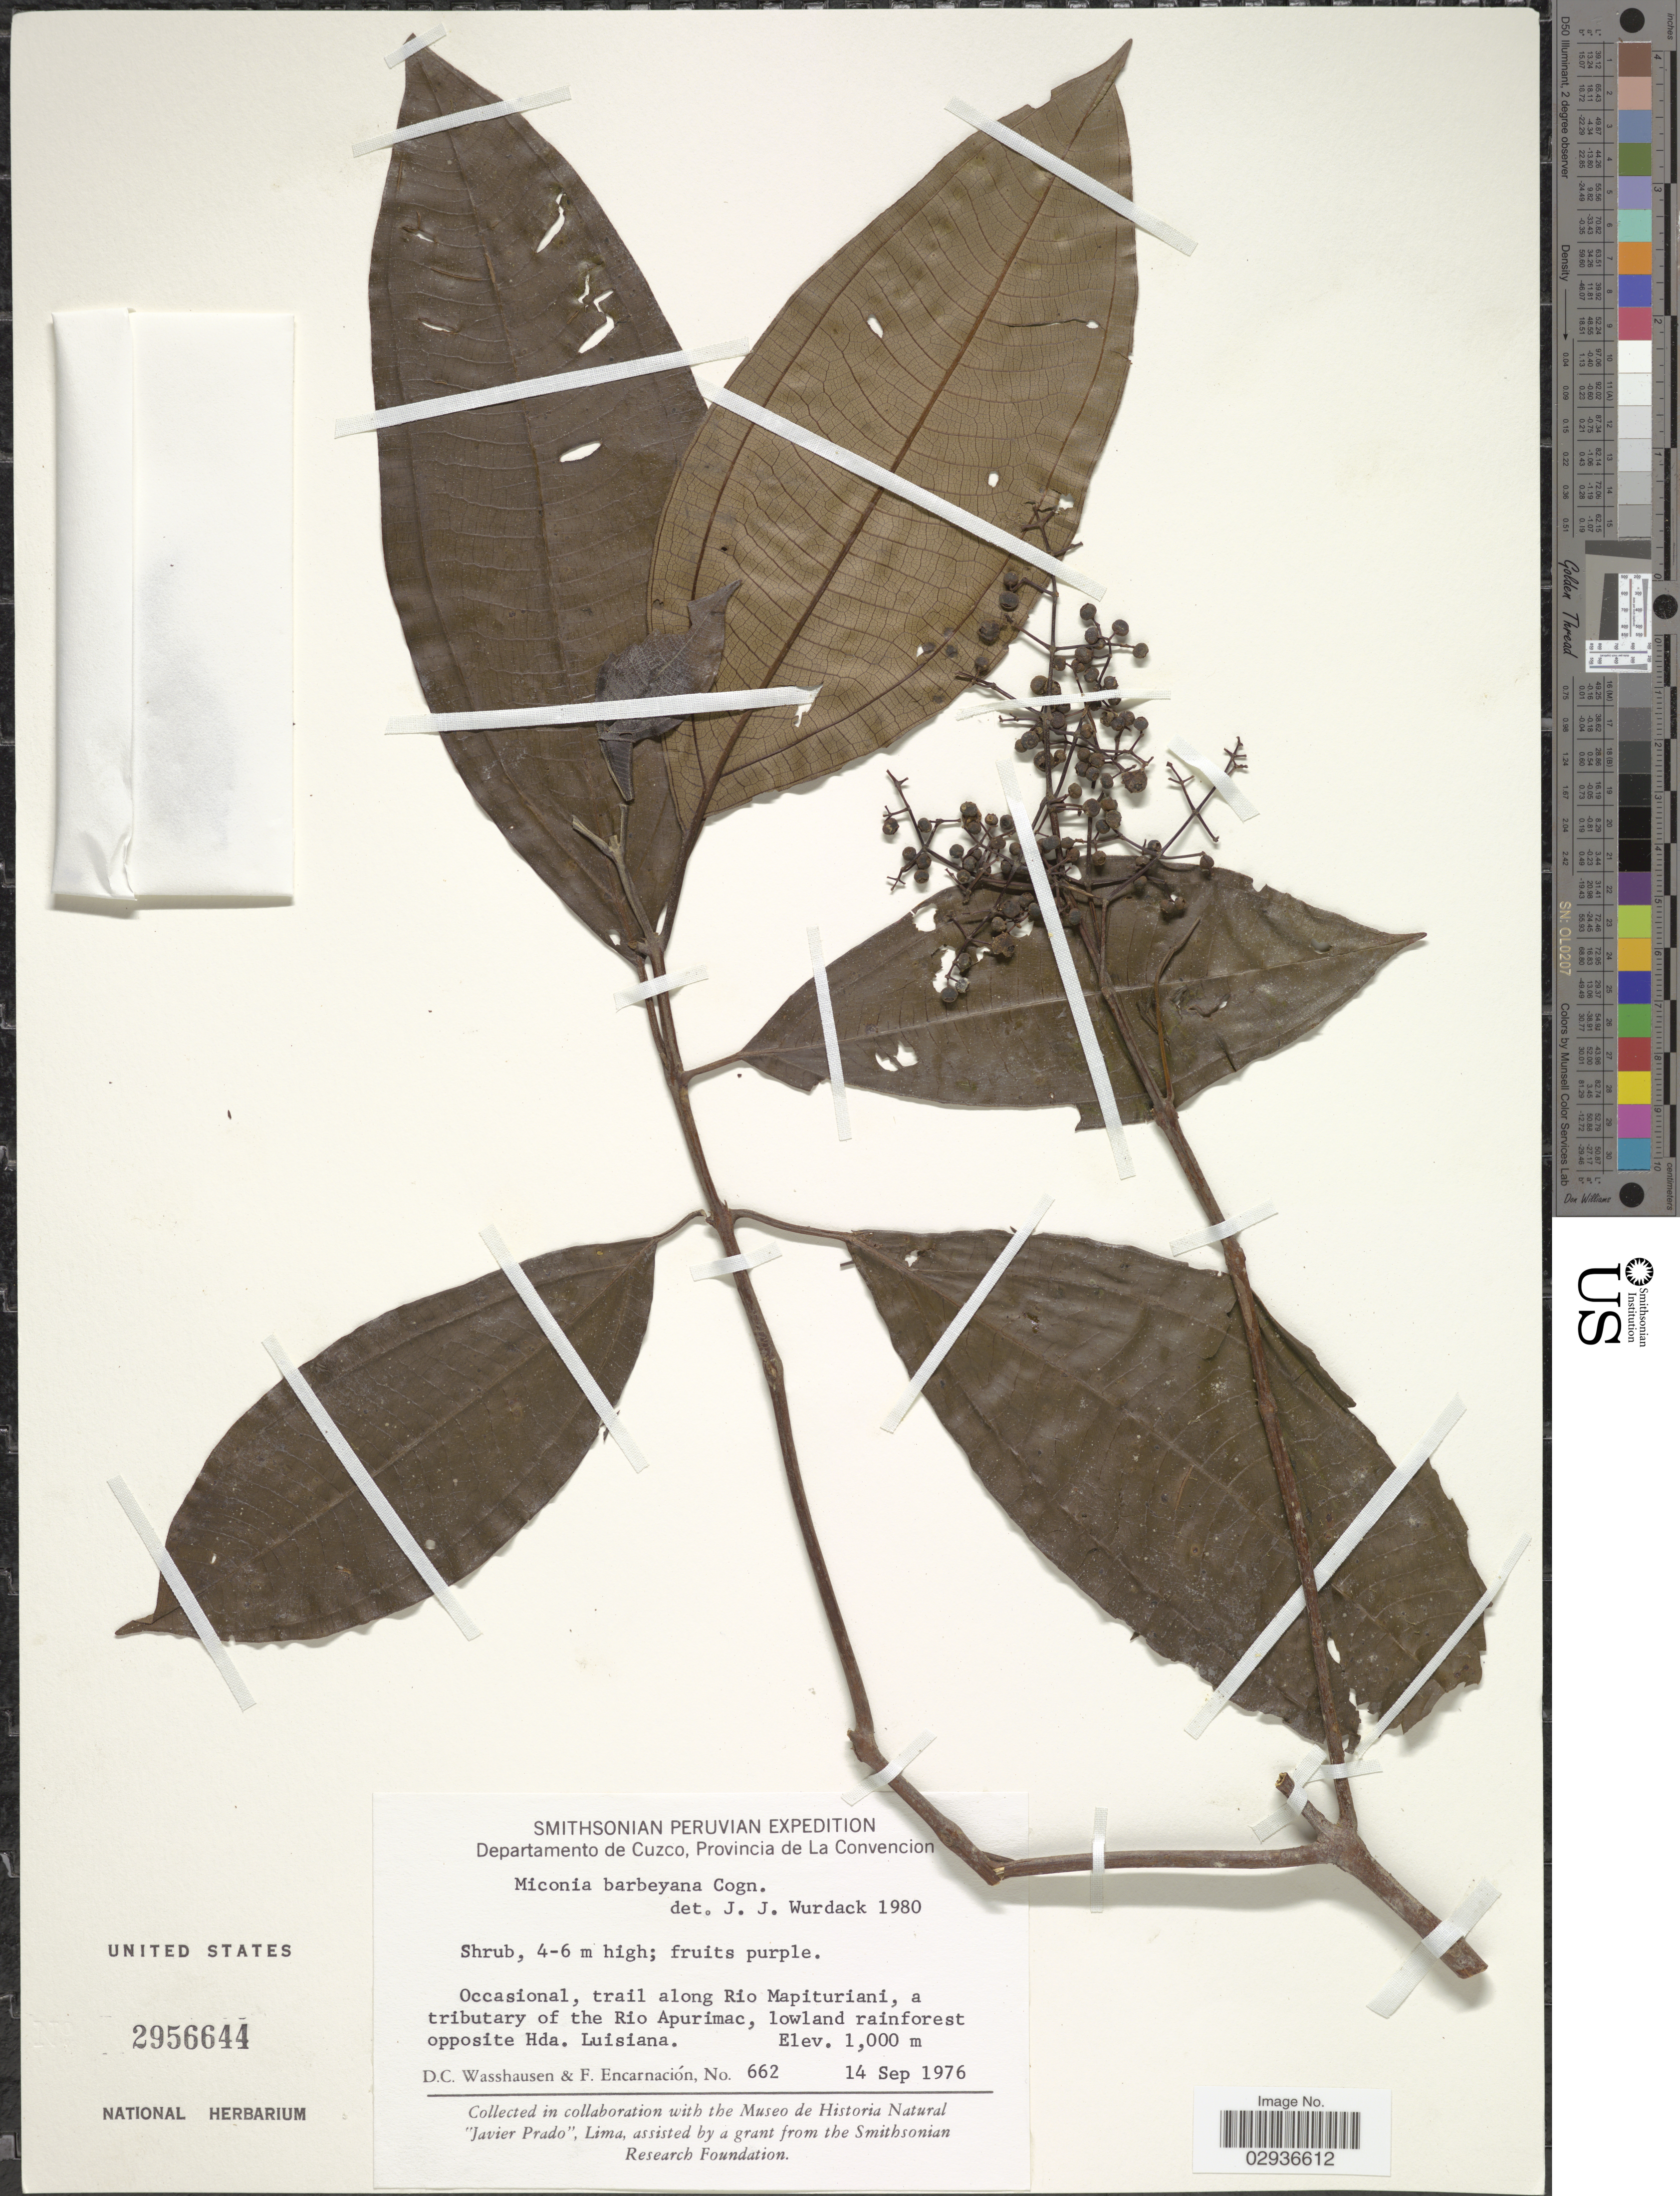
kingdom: Plantae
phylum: Tracheophyta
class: Magnoliopsida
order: Myrtales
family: Melastomataceae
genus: Miconia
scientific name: Miconia barbeyana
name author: Cogn.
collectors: D. C. Wasshausen & F. Encarnación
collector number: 662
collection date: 1976-09-14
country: Peru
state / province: Cusco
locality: Departamento de Cuzco, Provincia de La Convencion, Occasional, trail along Rio Mapituriani, a tributary of the Rio Apurimac, lowland rainforest opposite Hda. Luisiana.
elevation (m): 1000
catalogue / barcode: US 2956644